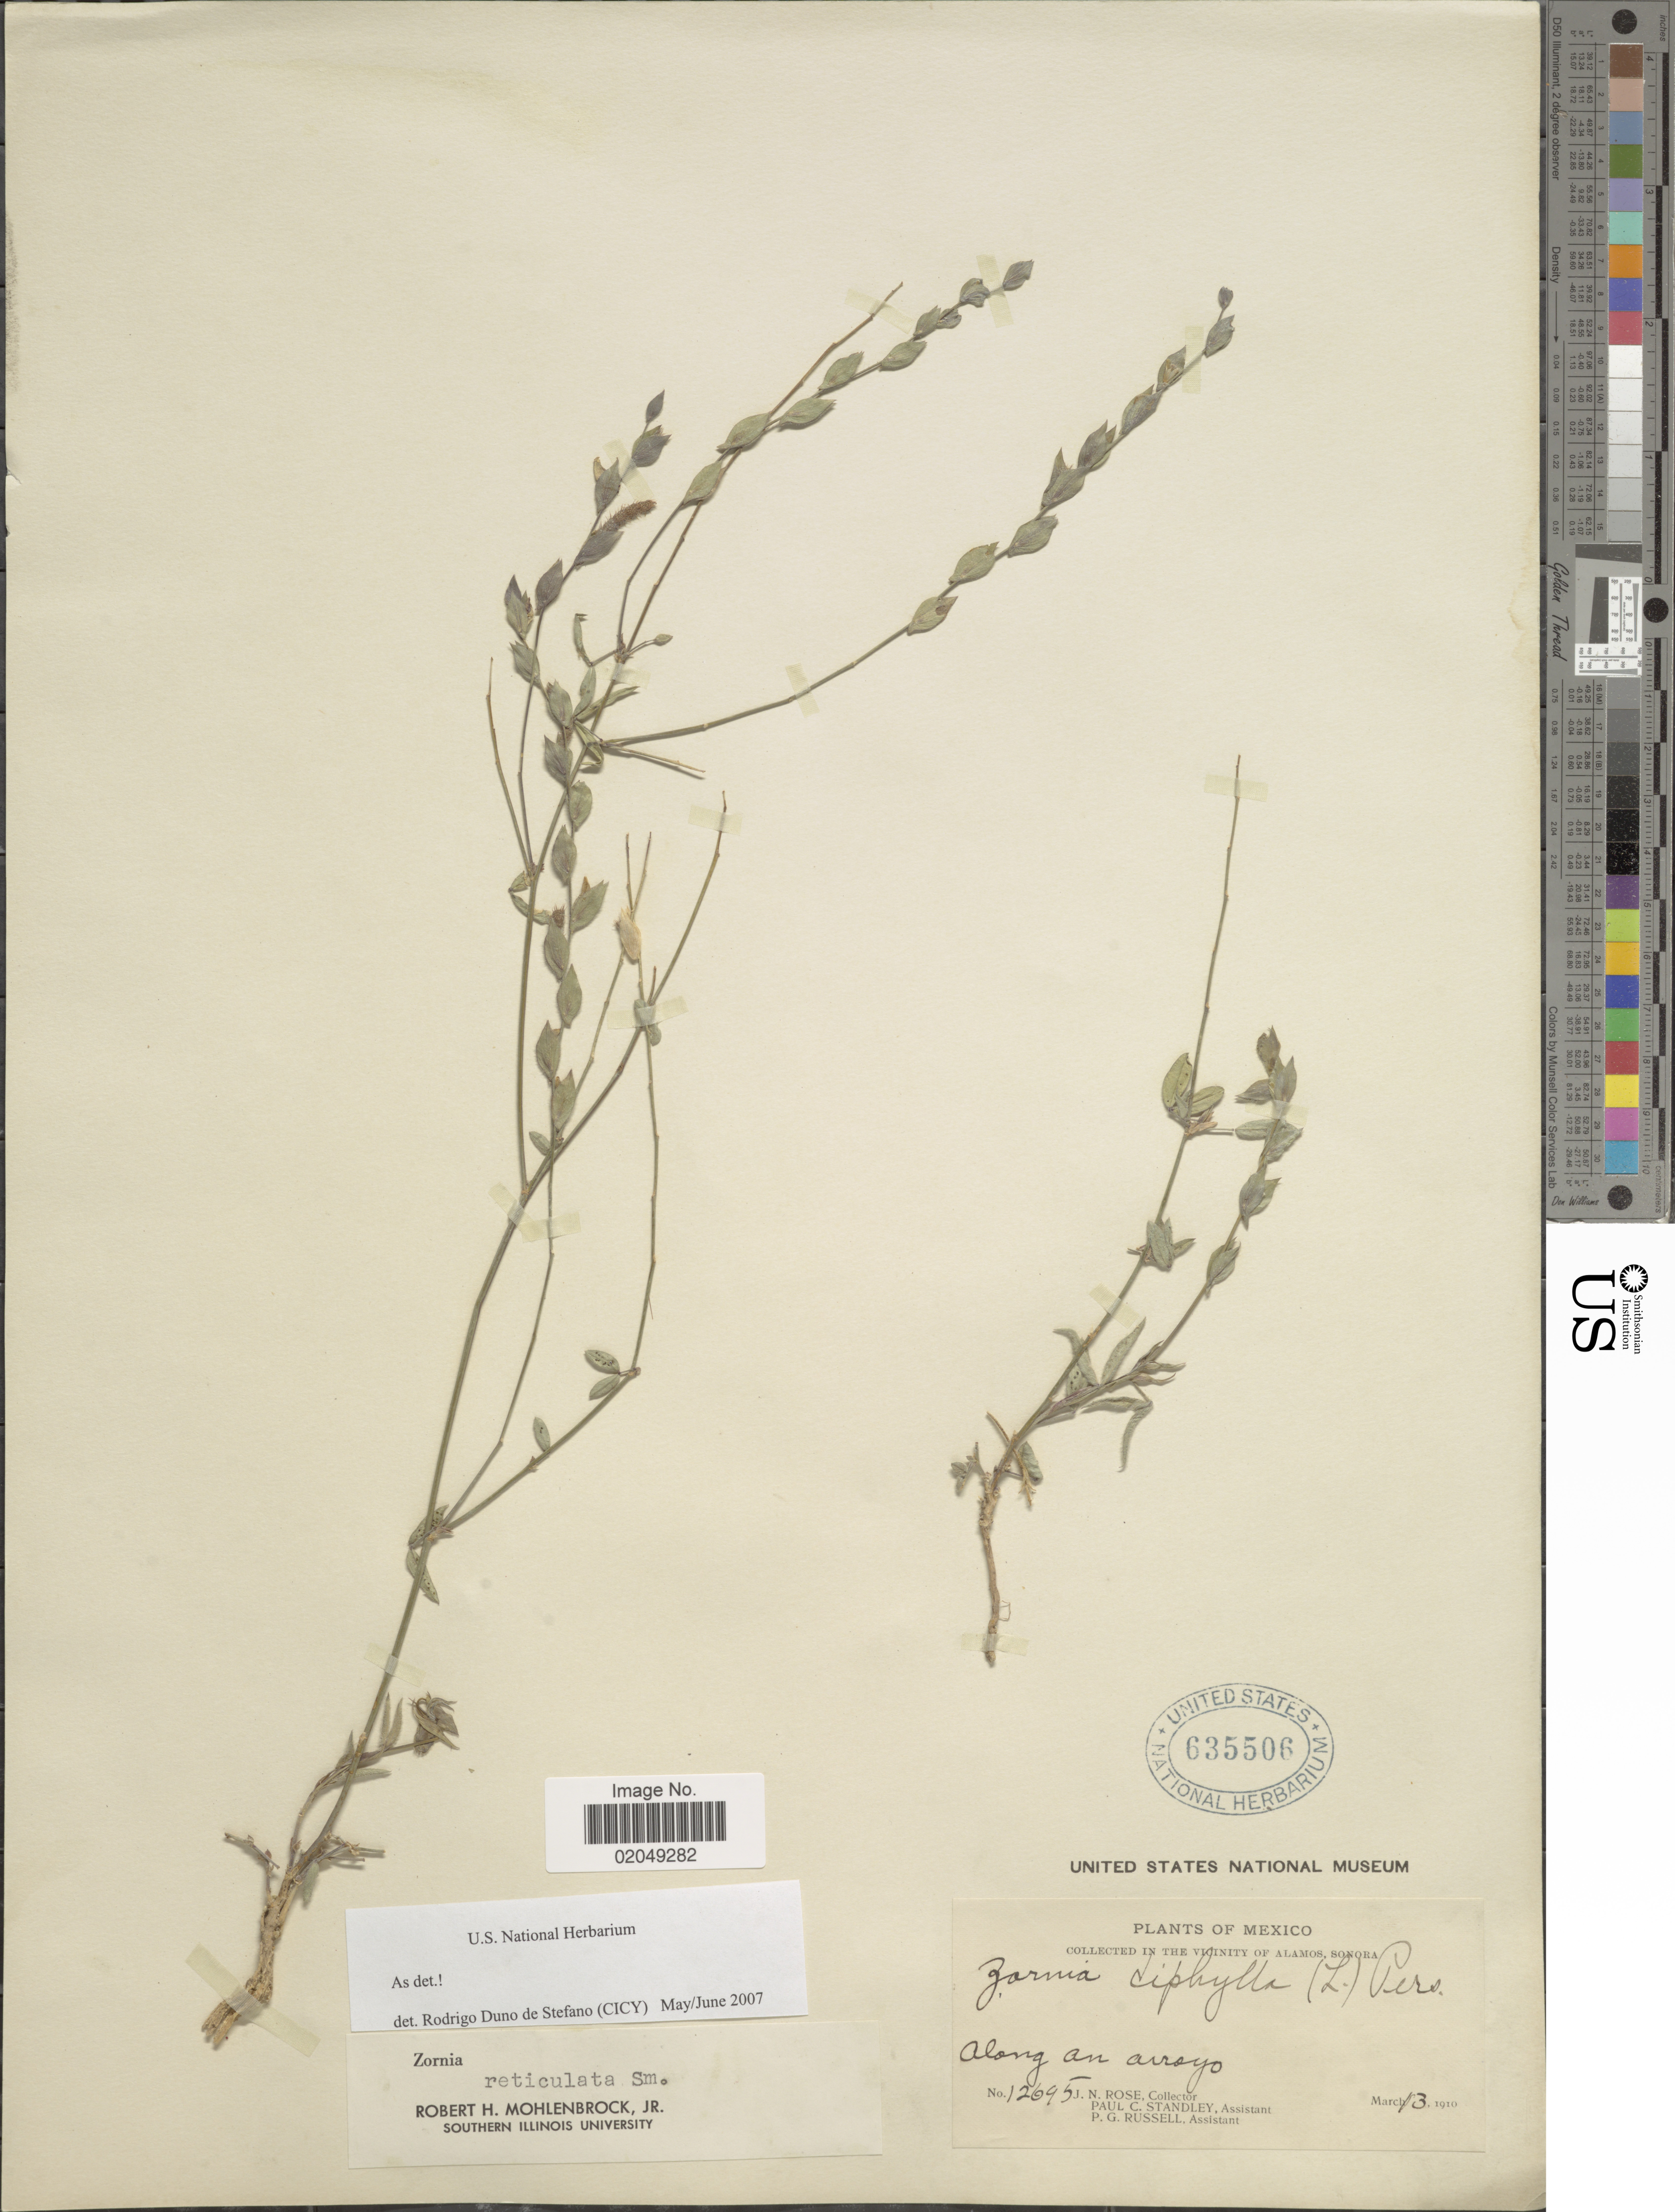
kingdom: Plantae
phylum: Tracheophyta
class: Magnoliopsida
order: Fabales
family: Fabaceae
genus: Zornia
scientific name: Zornia reticulata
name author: Sm.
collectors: J. N. Rose, P. C. Standley & P. G. Russell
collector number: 12695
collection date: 1910-03-13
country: Mexico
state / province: Sonora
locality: Vicinity of Alamos, along an arroyo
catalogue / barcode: US 635506